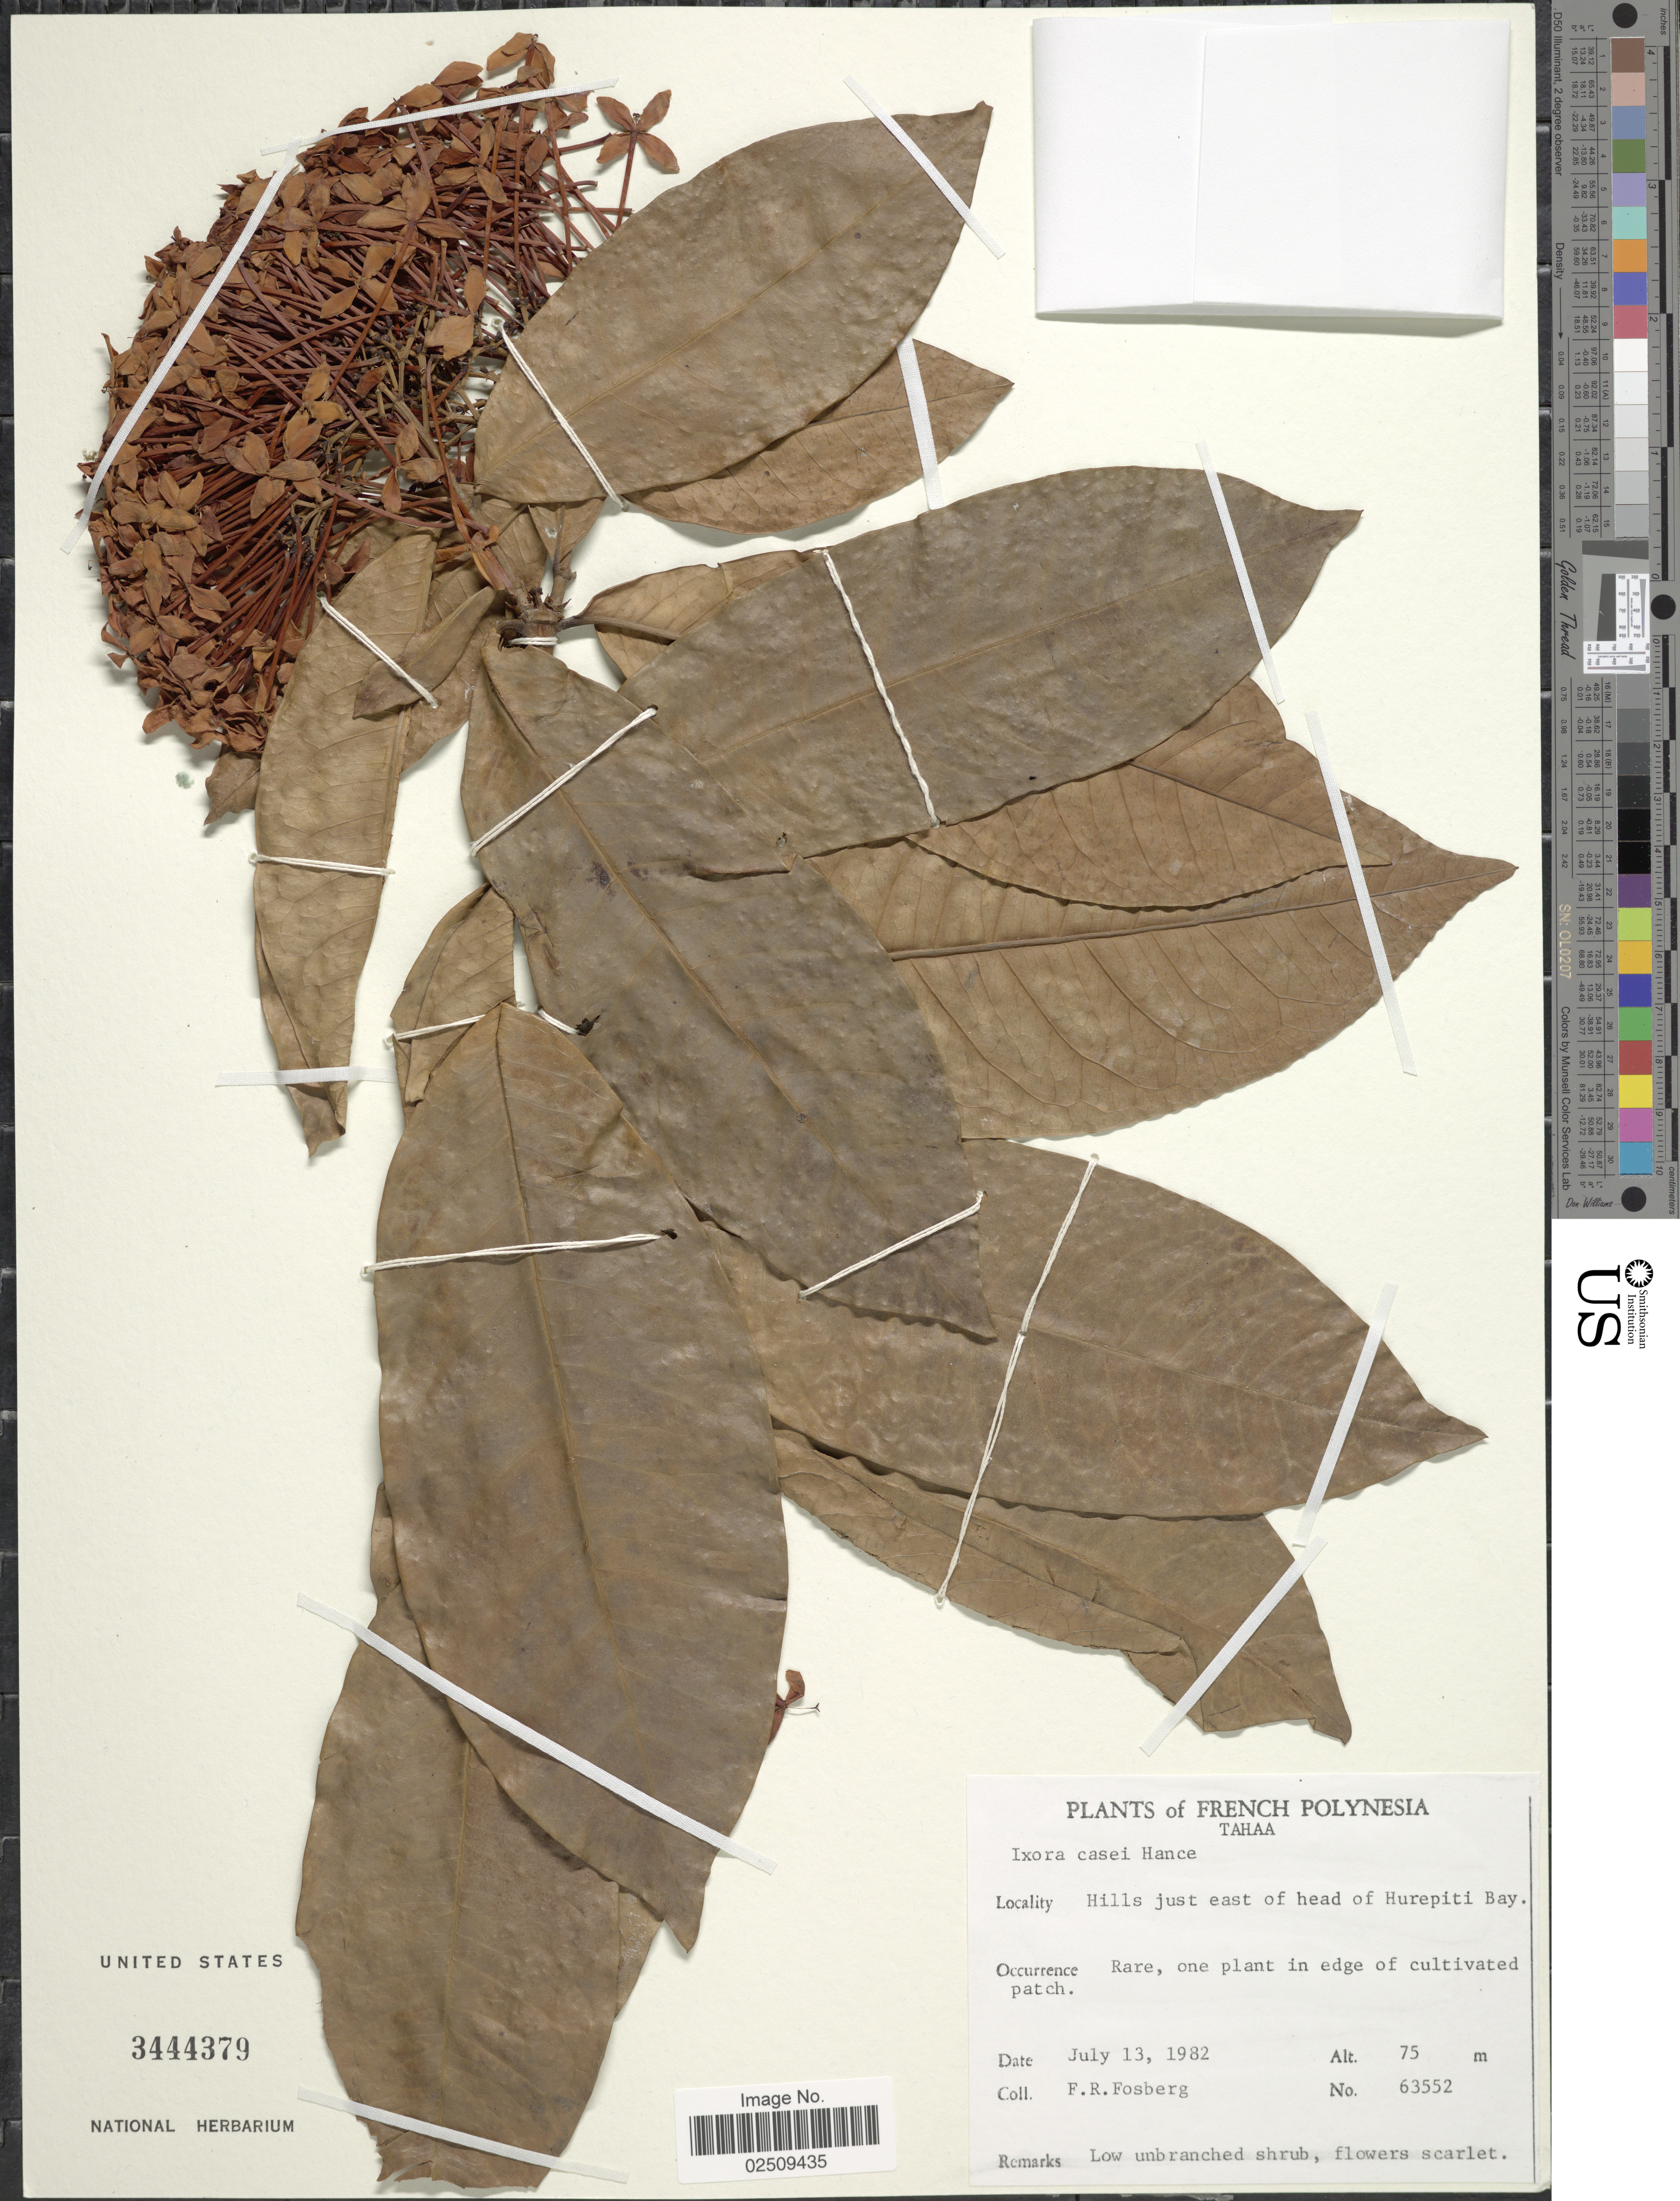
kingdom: Plantae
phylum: Tracheophyta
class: Magnoliopsida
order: Gentianales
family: Rubiaceae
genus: Ixora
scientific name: Ixora casei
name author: Hance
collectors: F. R. Fosberg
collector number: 63552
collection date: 1982-07-13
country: French Polynesia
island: Tahaa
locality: Tahaa, Hills just east of head of Hurepiti Bay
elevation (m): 75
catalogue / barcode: US 3444379